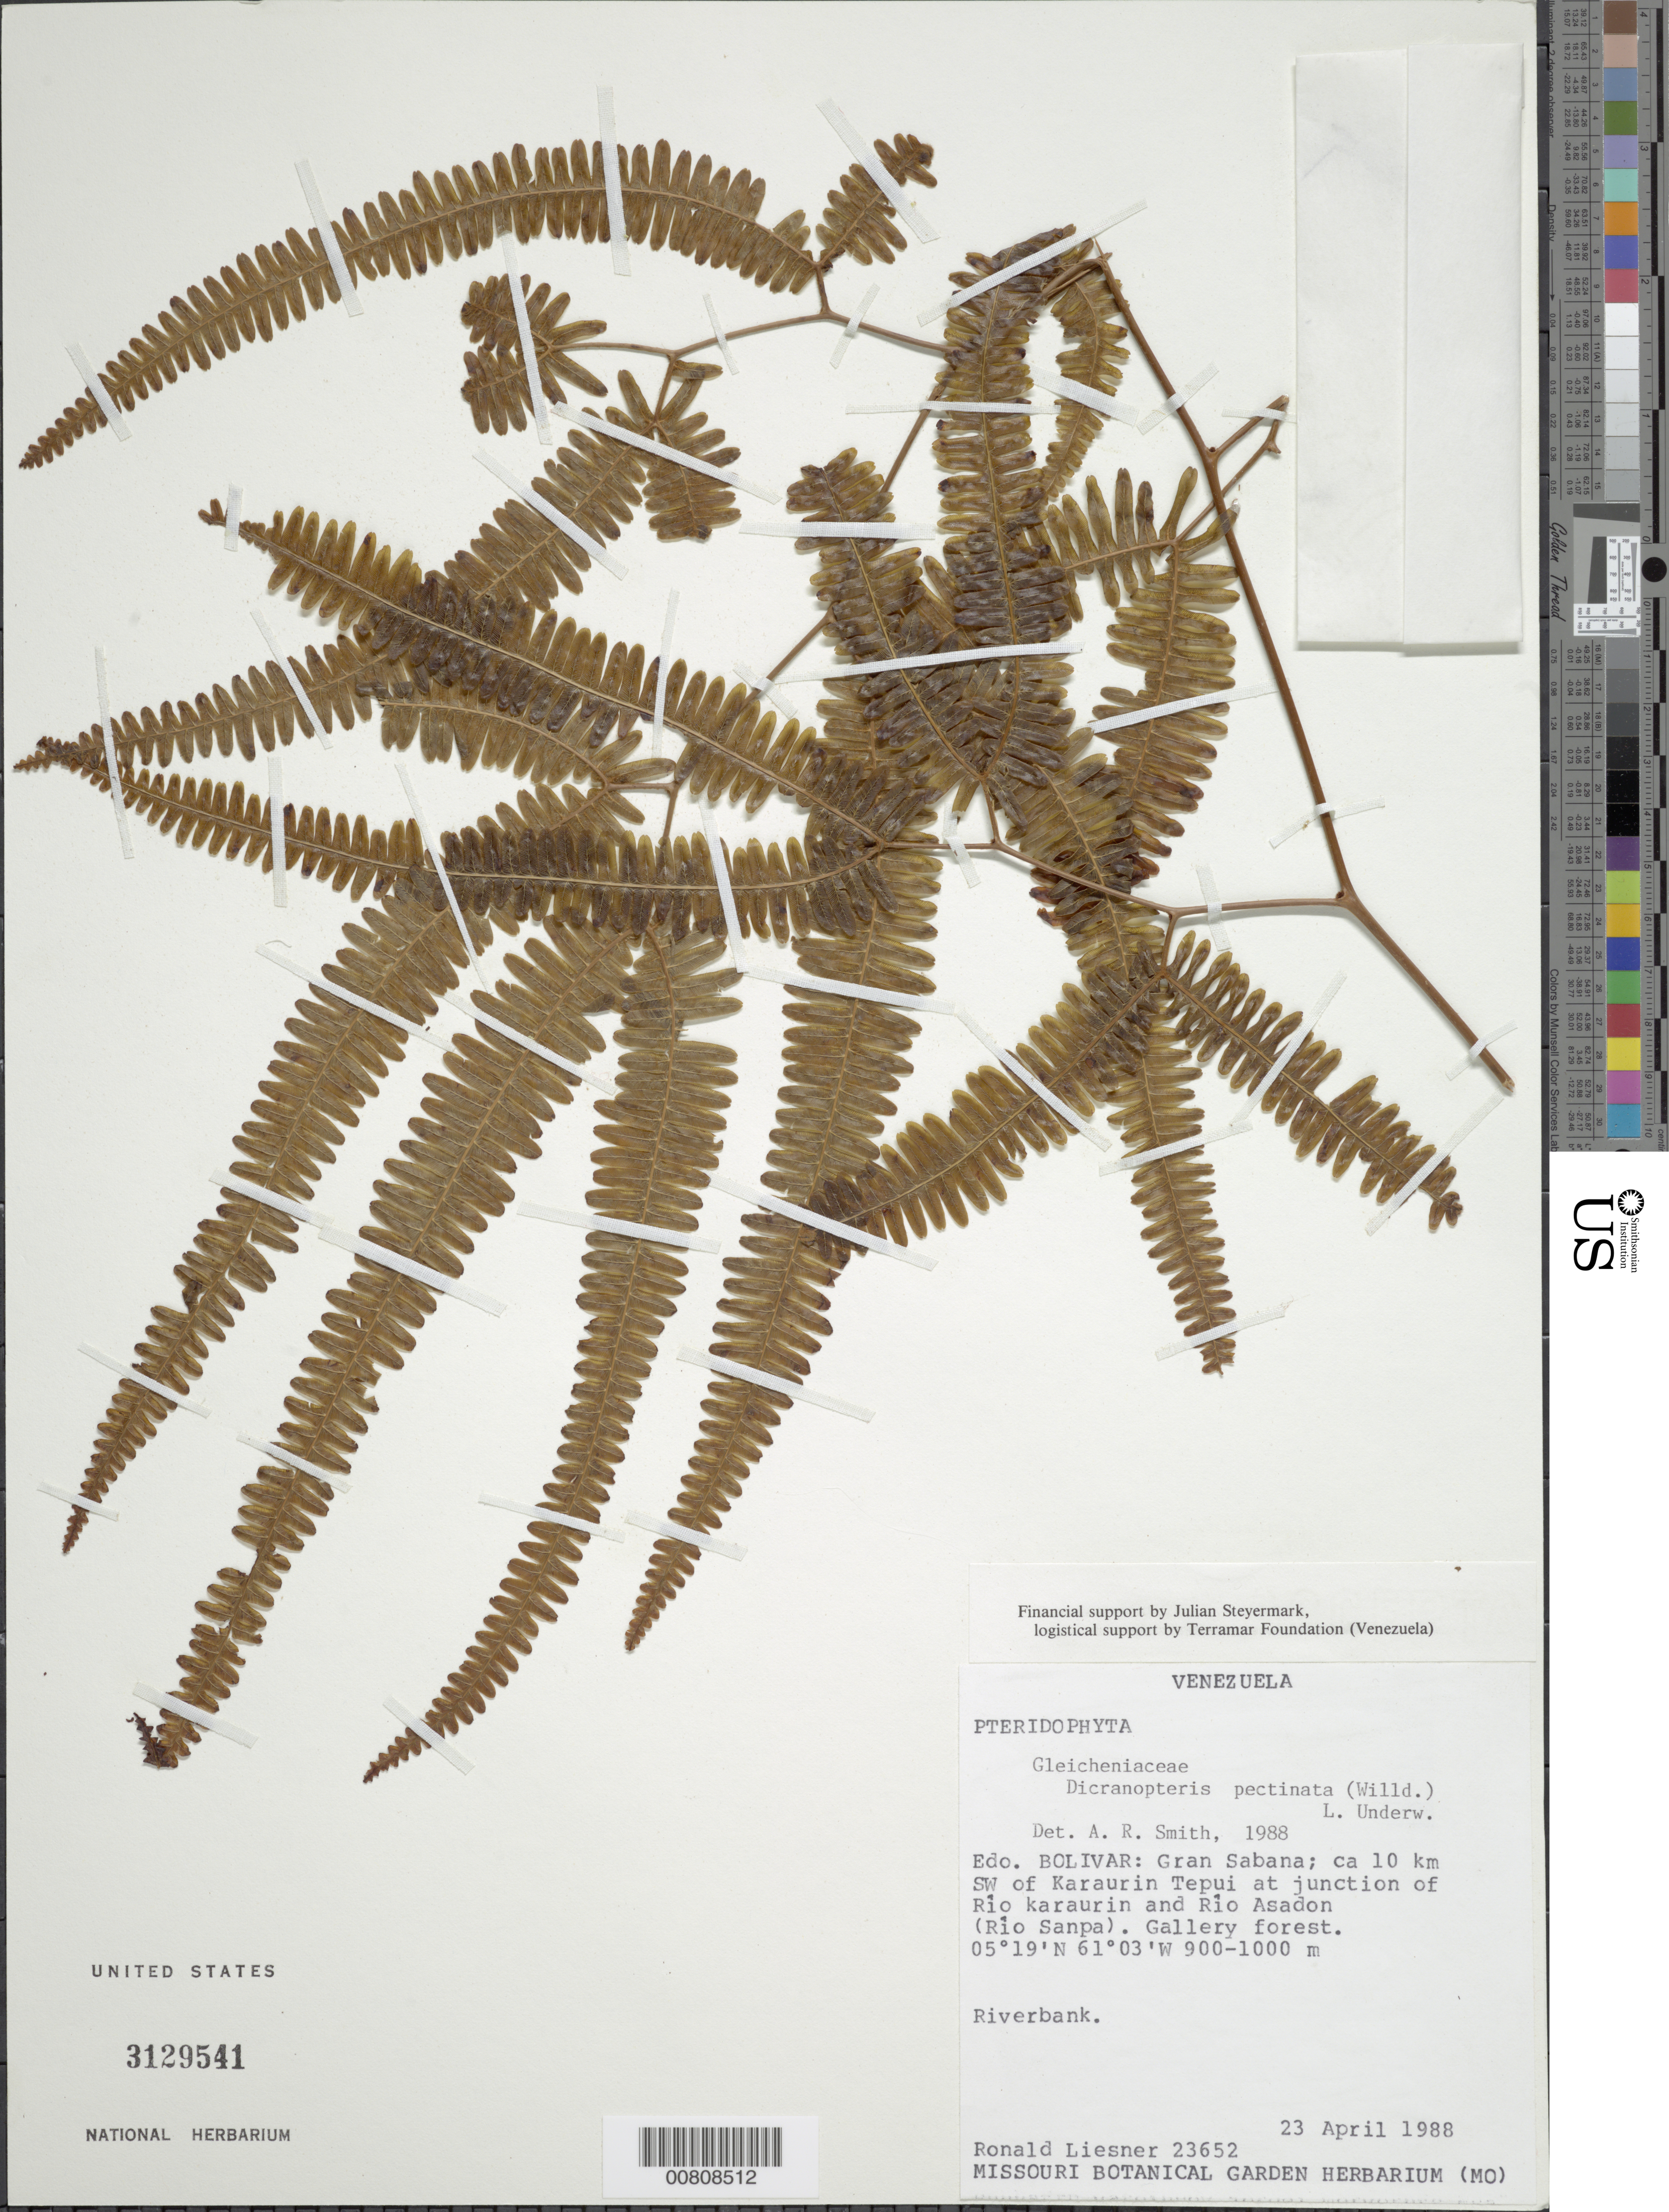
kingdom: Plantae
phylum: Tracheophyta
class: Polypodiopsida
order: Gleicheniales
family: Gleicheniaceae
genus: Gleichenella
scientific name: Gleichenella pectinata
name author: (Willd.) Ching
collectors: R. L. Liesner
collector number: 23652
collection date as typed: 23-Apr-88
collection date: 1988-04-23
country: Venezuela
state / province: Bolívar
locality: Gran Sabana, ca 10 km SW of Karaurin tepuí at junction of Río Karaurin and Río Asadon (Río Sanpa)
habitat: Gallery forest, riverbank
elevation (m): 900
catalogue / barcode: US 3129541